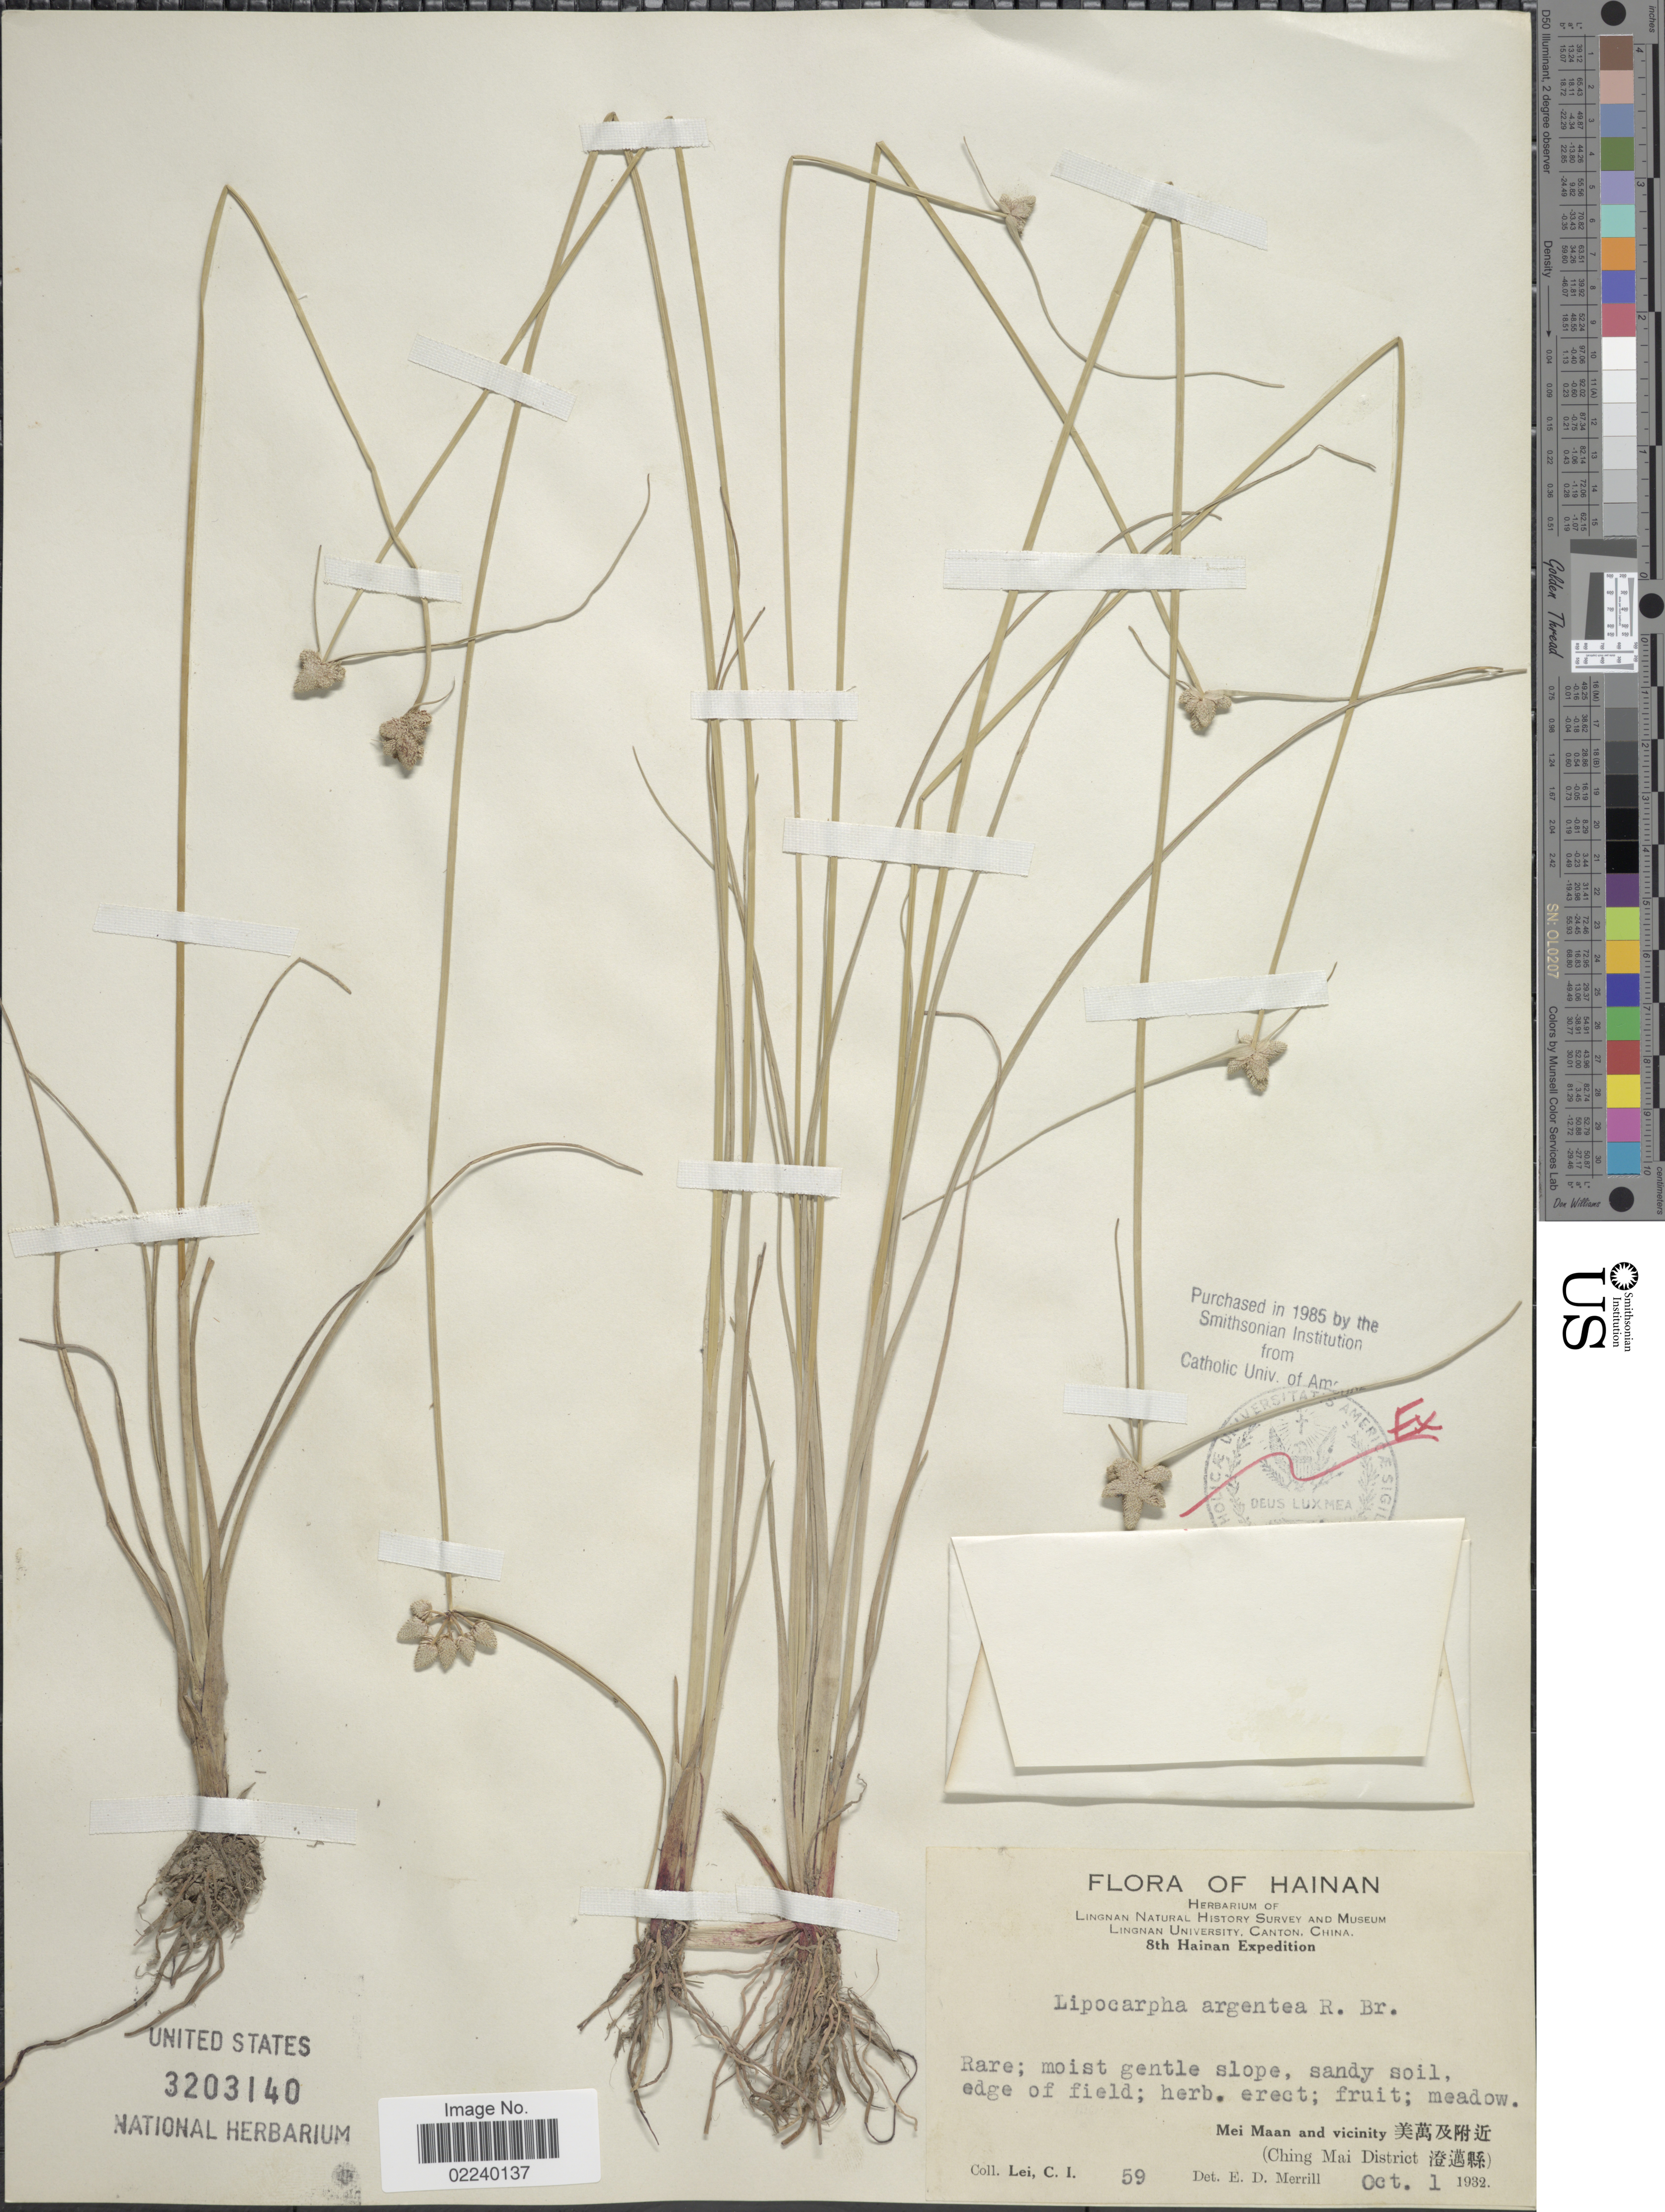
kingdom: Plantae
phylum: Tracheophyta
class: Liliopsida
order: Poales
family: Cyperaceae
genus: Cyperus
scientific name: Cyperus albescens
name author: (Steud.) Larridon & Govaerts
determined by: Strong, M. T., (US), Smithsonian Institution - National Museum of Natural History (UNITED STATES)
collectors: C. I. Lei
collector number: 59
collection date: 1932-10-01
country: China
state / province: Hainan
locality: Mei Maan and Vicinity (Ching Mai District)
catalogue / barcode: US 3203140